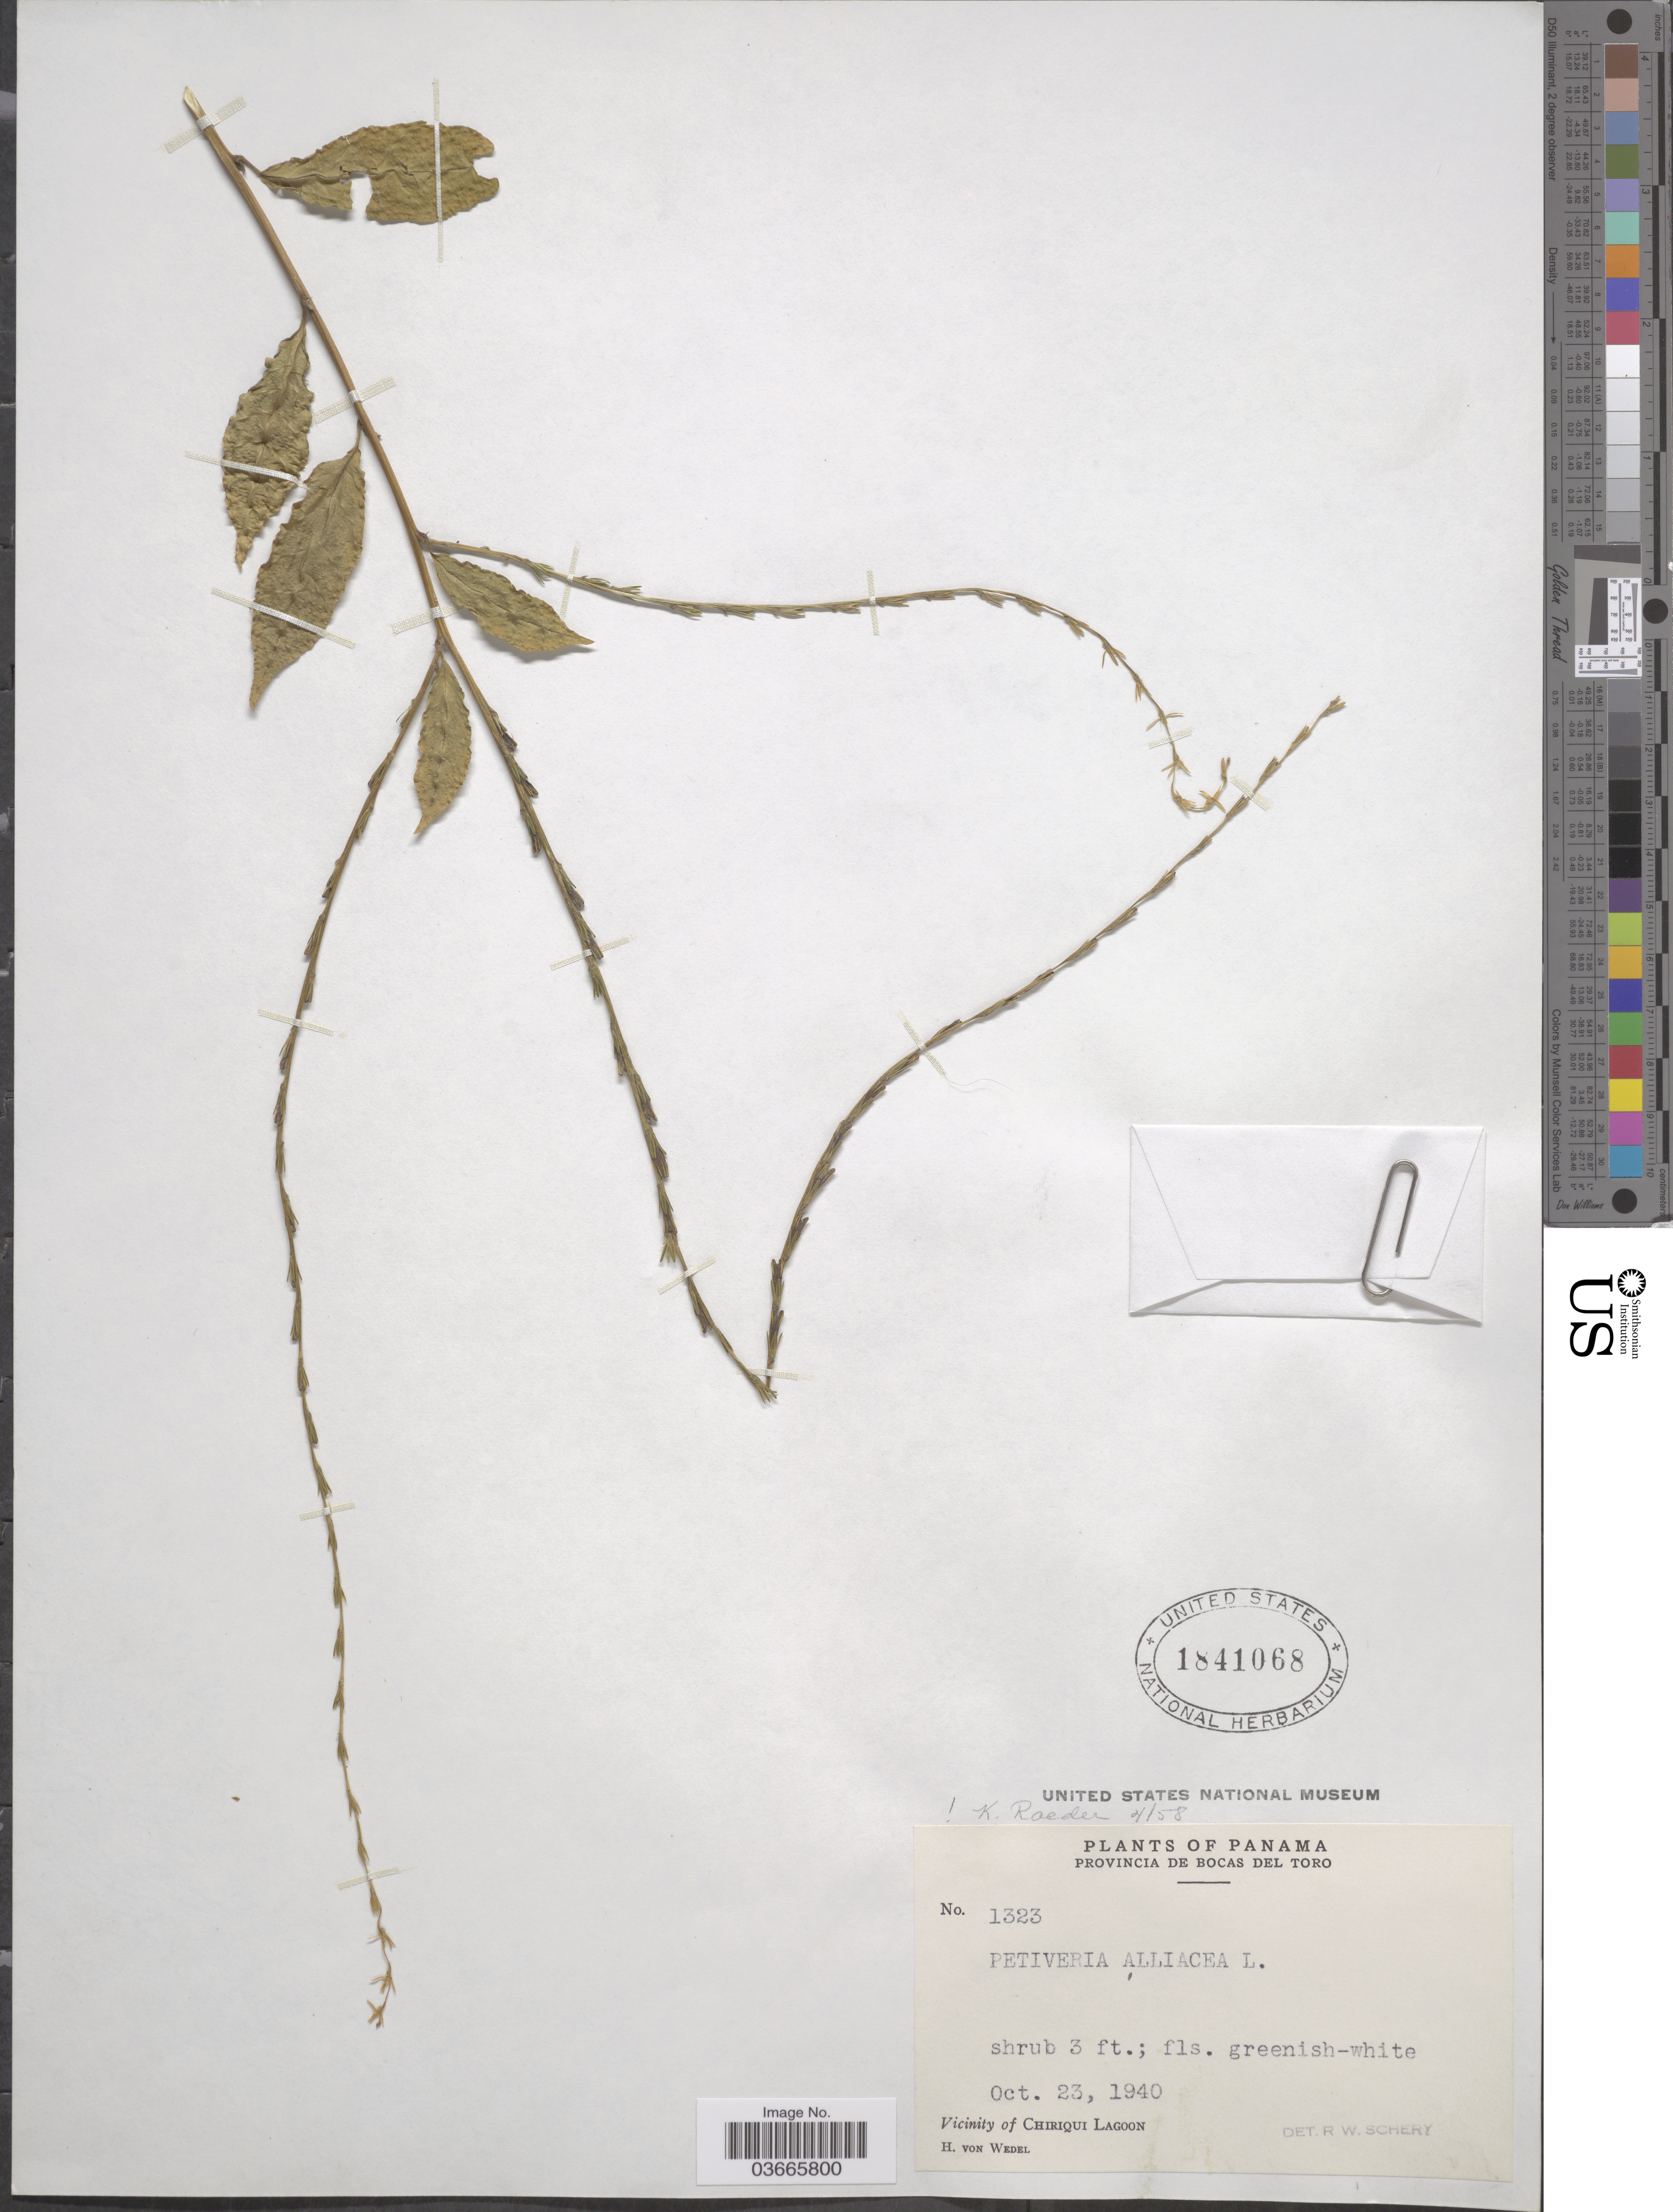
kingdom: Plantae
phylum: Tracheophyta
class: Magnoliopsida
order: Caryophyllales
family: Phytolaccaceae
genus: Petiveria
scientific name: Petiveria alliacea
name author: L.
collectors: H. von Wedel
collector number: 1323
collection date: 1940-10-23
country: Panama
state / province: Bocas del Toro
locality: Vicinity of Chiriqui Lagoon.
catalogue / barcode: US 1841068